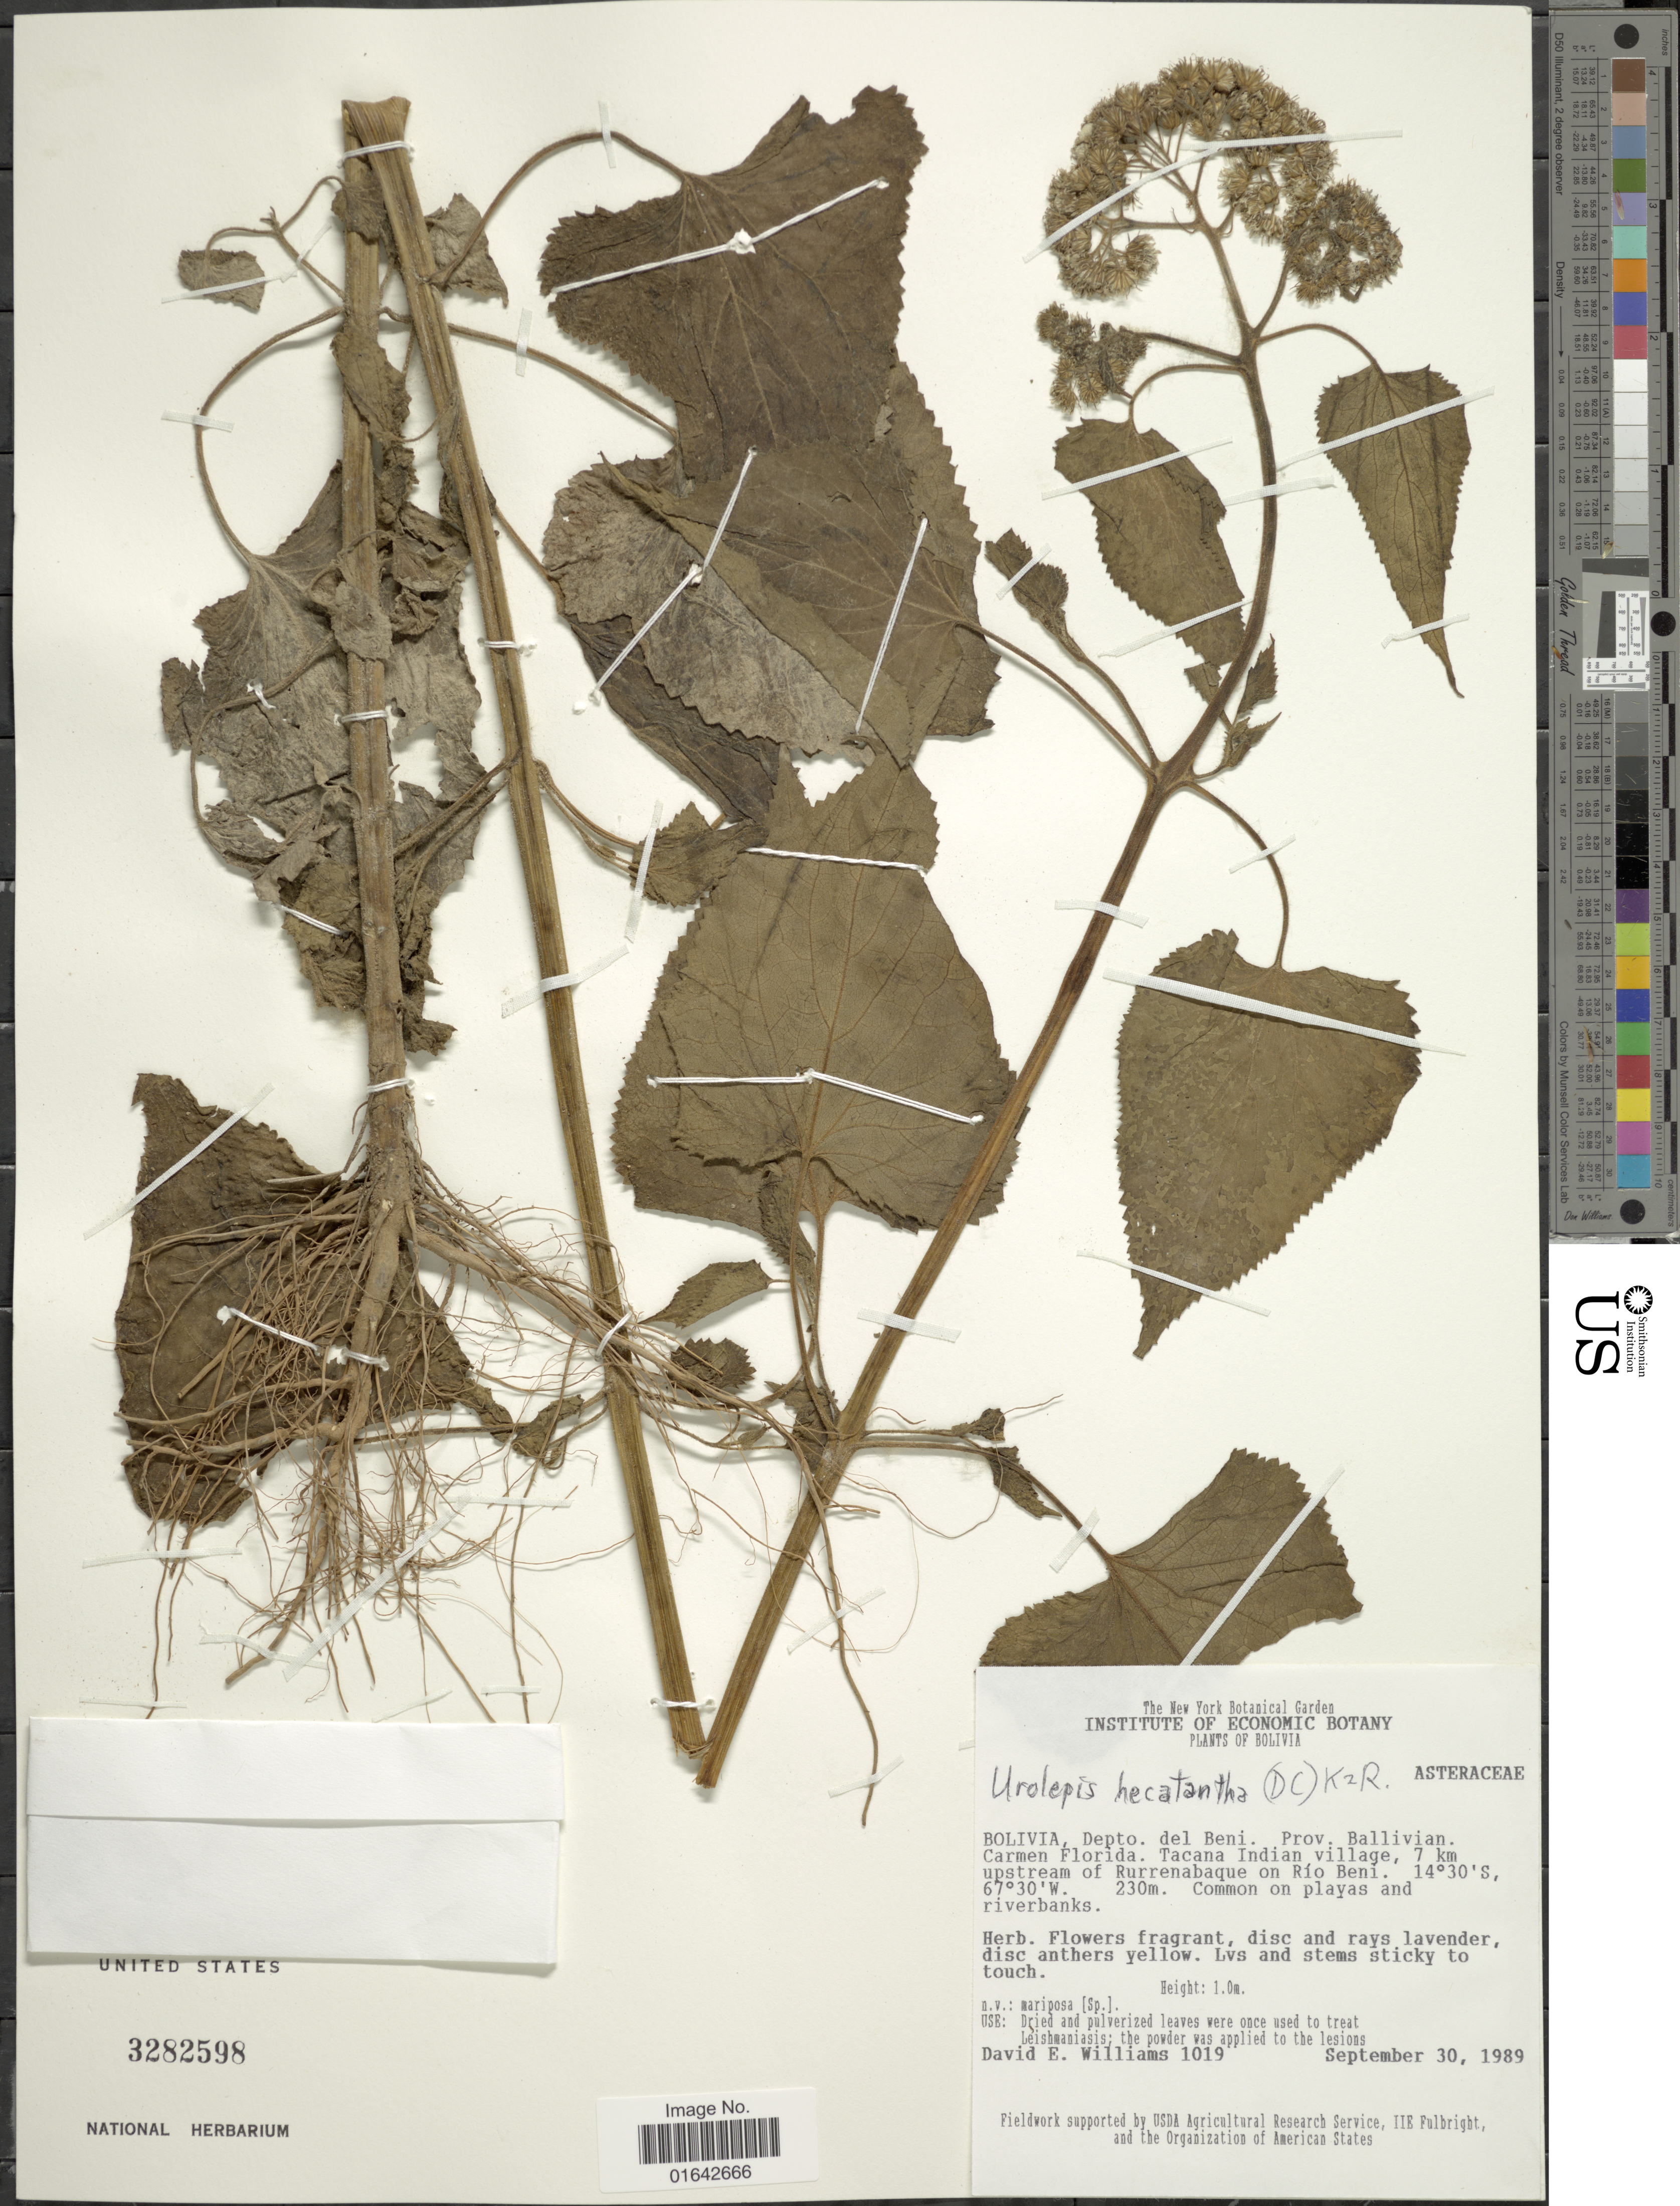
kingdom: Plantae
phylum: Tracheophyta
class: Magnoliopsida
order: Asterales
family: Asteraceae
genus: Urolepis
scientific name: Urolepis hecatantha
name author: (DC.) R.M. King & H. Rob.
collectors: D. E. Williams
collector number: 1019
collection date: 1989-09-30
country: Bolivia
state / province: Beni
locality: Bolivia, Depto. del Beni, Prov. Ballivian, Carmen Florida, Tacana Indian Village, 7 km upstream of Rurrenbaque on Rio Beni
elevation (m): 230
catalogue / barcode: US 3282598